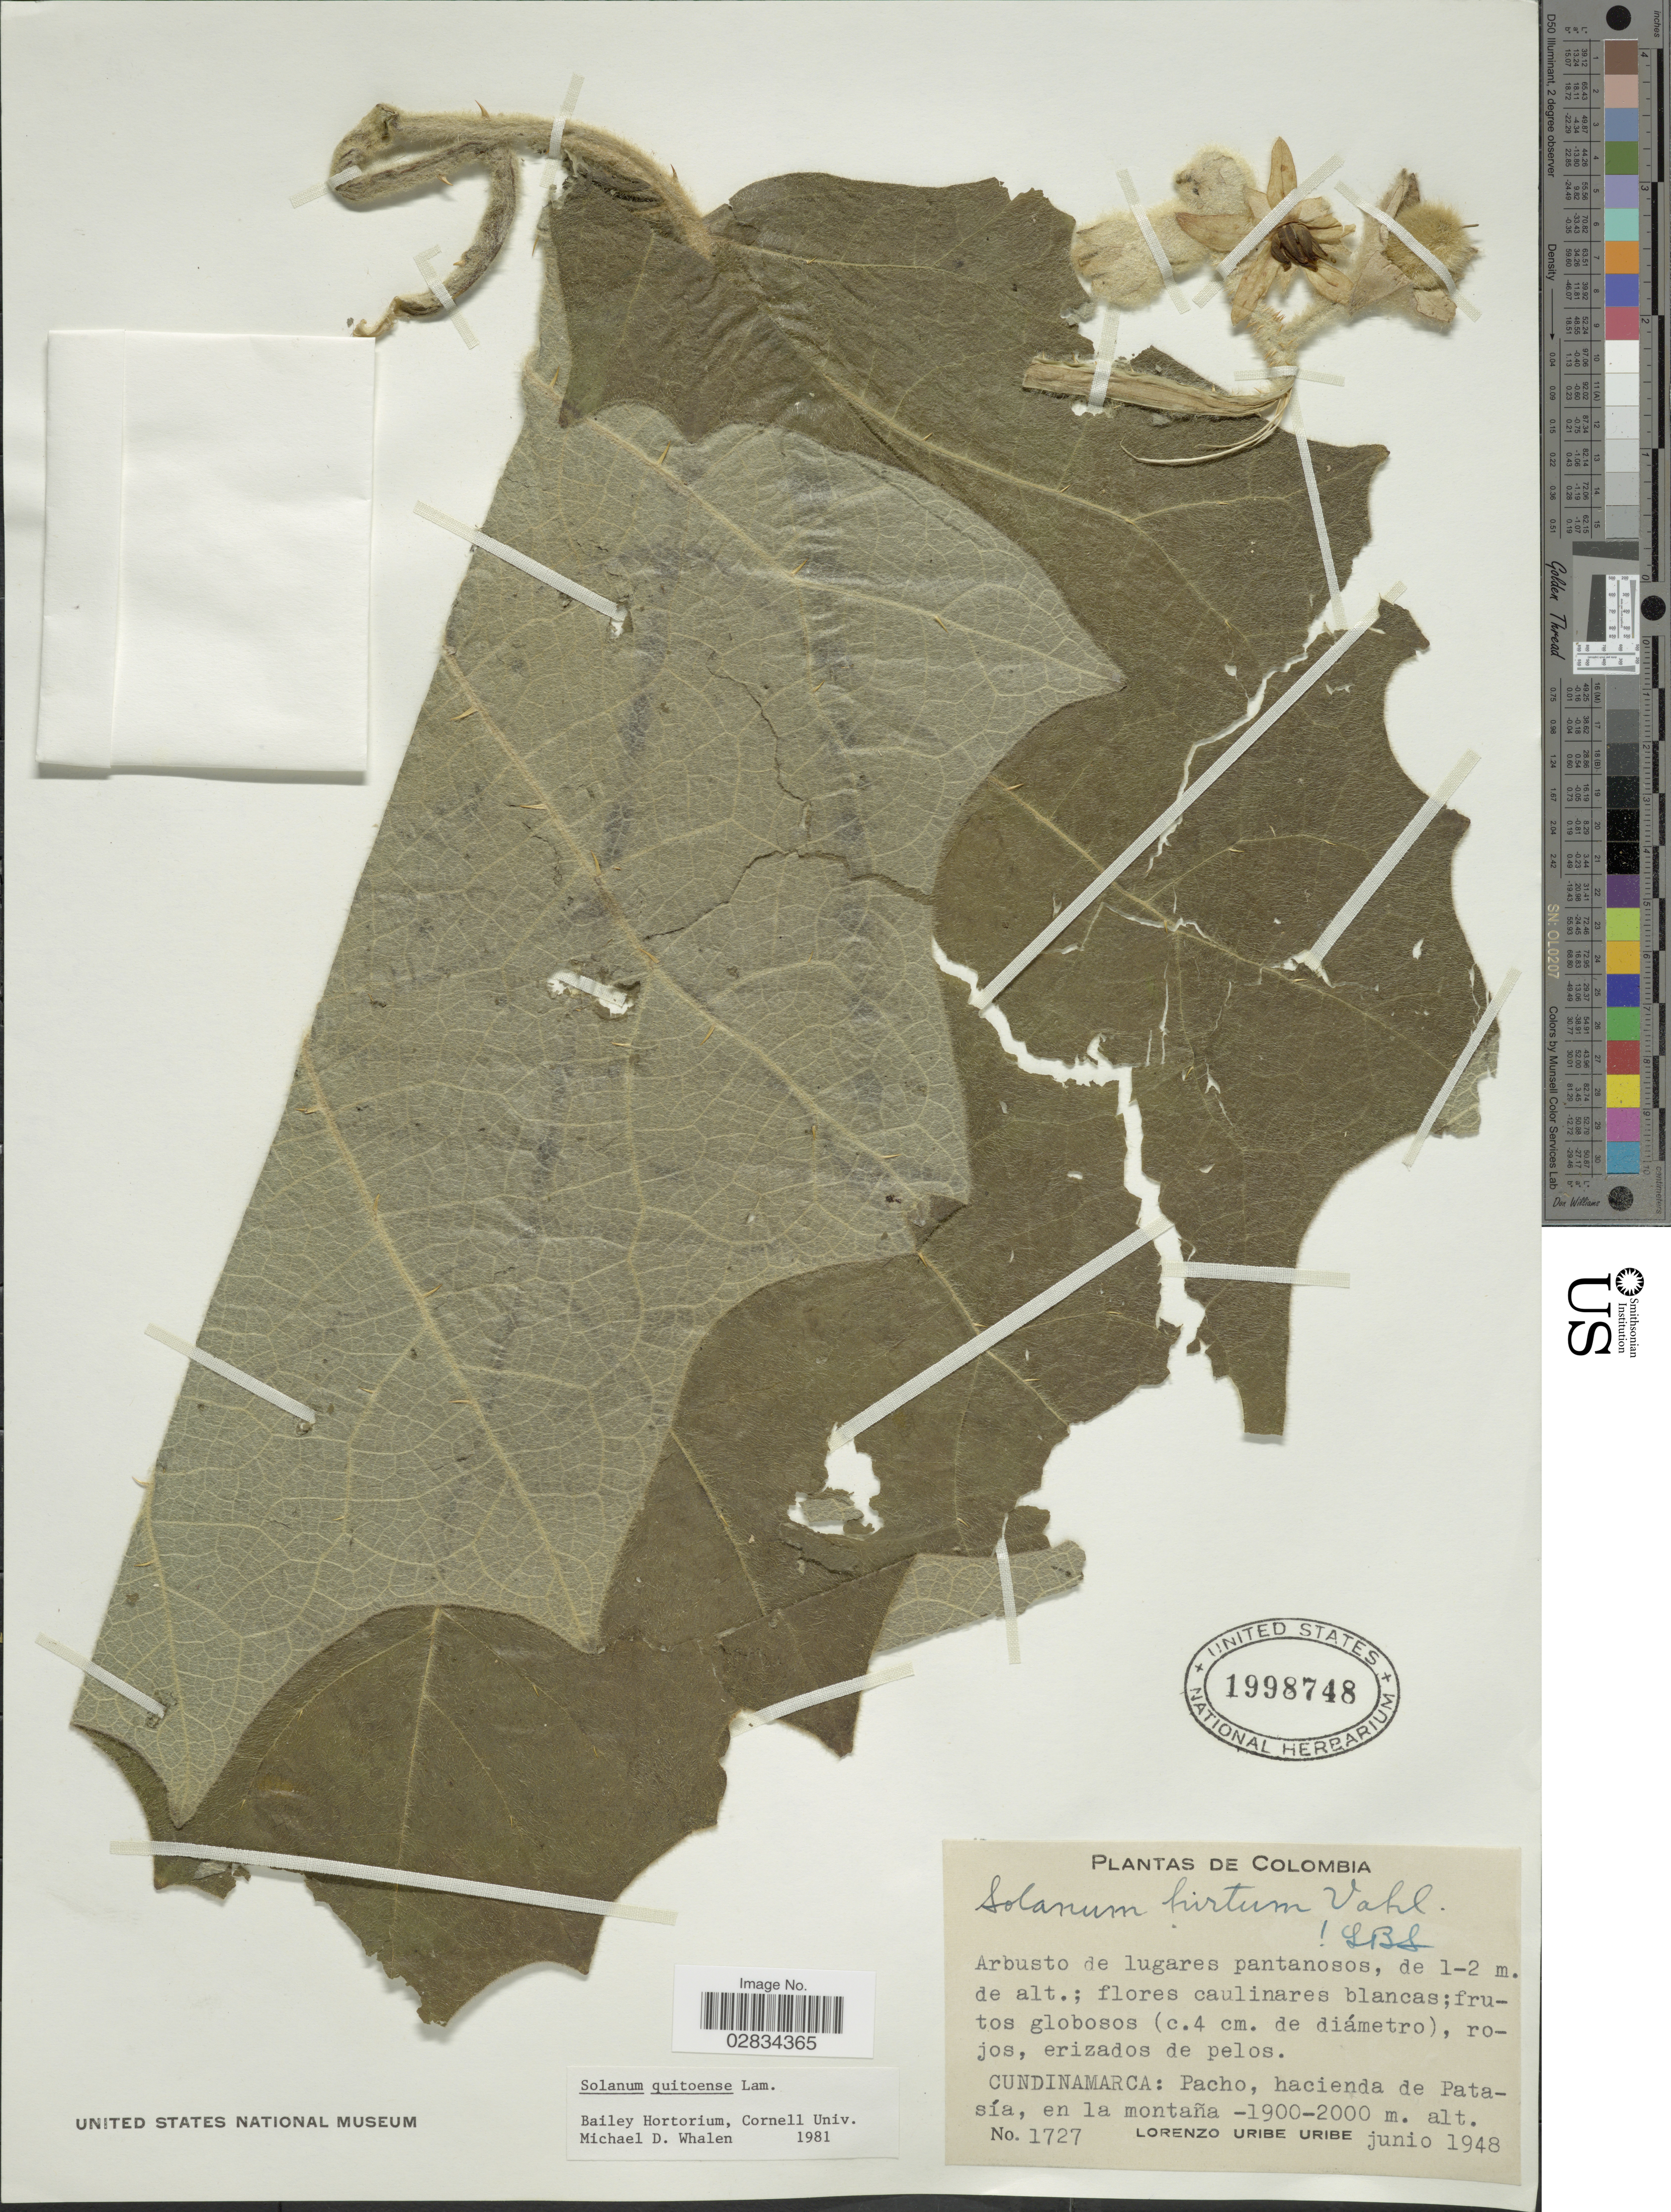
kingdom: Plantae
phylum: Tracheophyta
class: Magnoliopsida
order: Solanales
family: Solanaceae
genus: Solanum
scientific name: Solanum quitoense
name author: Lam.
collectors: L. Uribe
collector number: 1727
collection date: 1948-06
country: Colombia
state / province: Cundinamarca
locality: Cundinamarca: Pacho, hacienda de Patasía, en la montaña.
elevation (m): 1900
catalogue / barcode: US 1998748